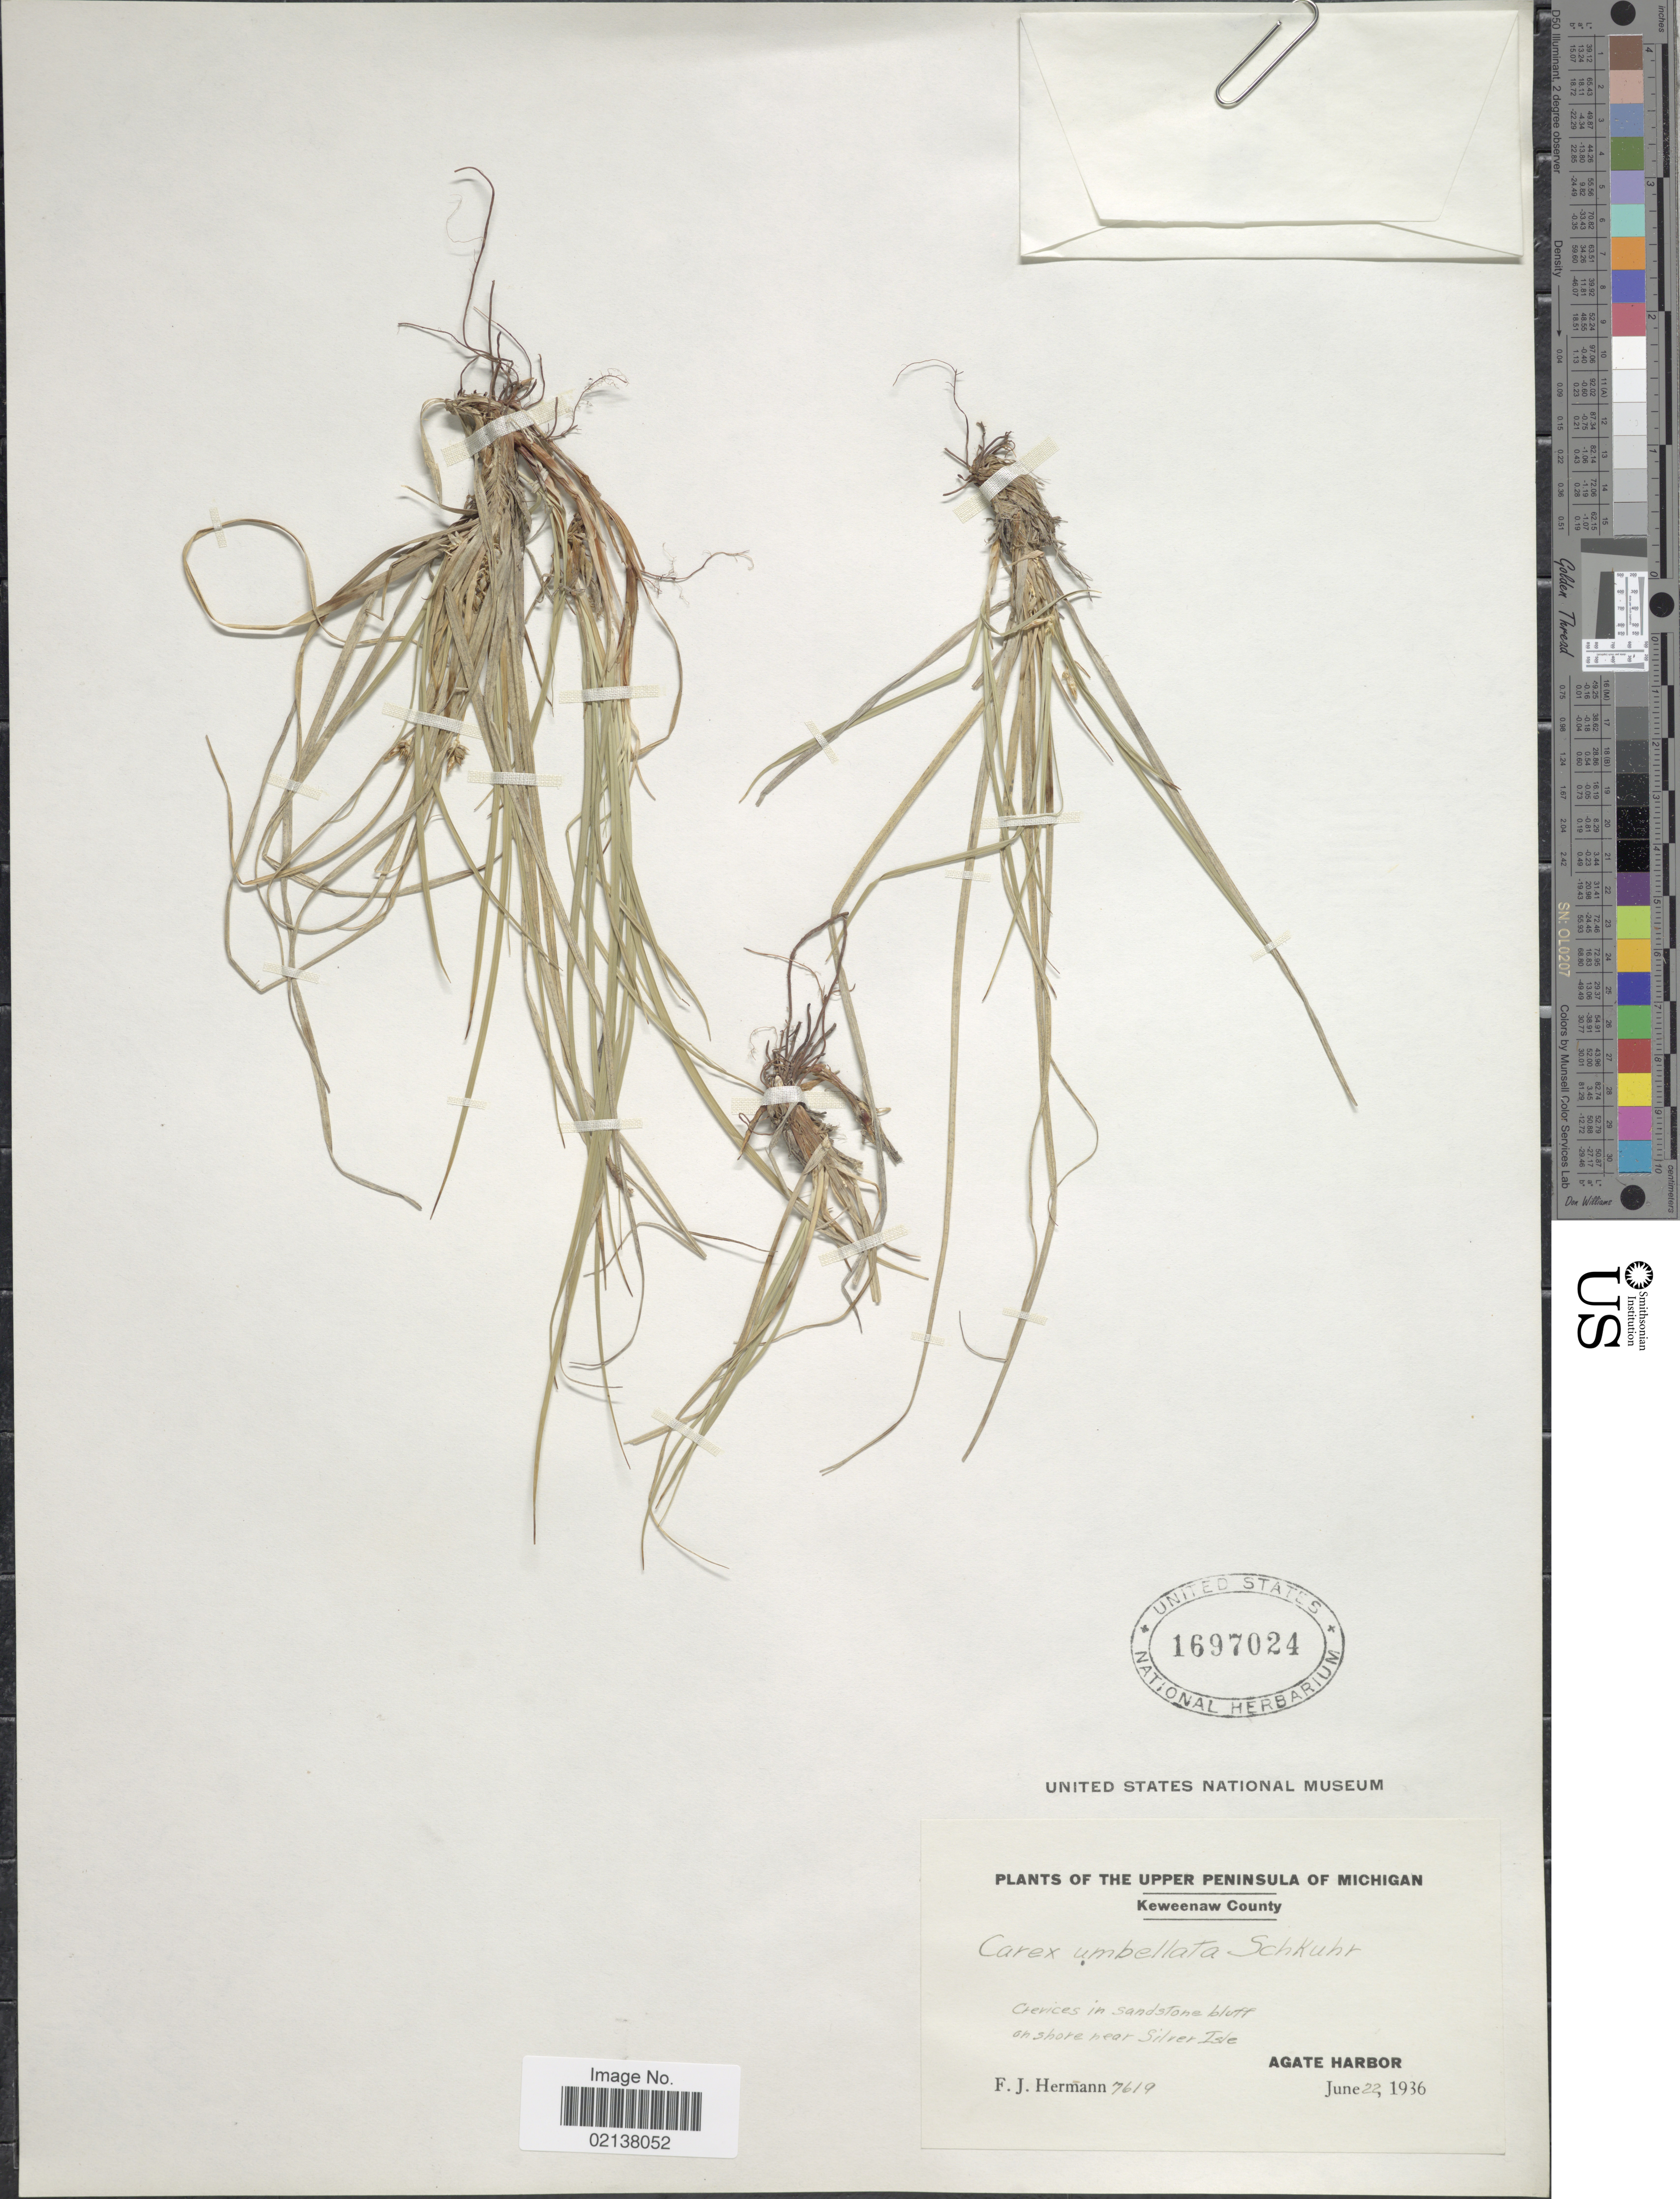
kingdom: Plantae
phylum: Tracheophyta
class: Liliopsida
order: Poales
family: Cyperaceae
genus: Carex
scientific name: Carex umbellata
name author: Schkuhr ex Willd.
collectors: F. J. Hermann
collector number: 7619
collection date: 1936-06-22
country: United States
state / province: Michigan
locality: Upper Peninsula of Michigan, Agate Harbor. On Shore near Silver Isle.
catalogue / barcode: US 1697024